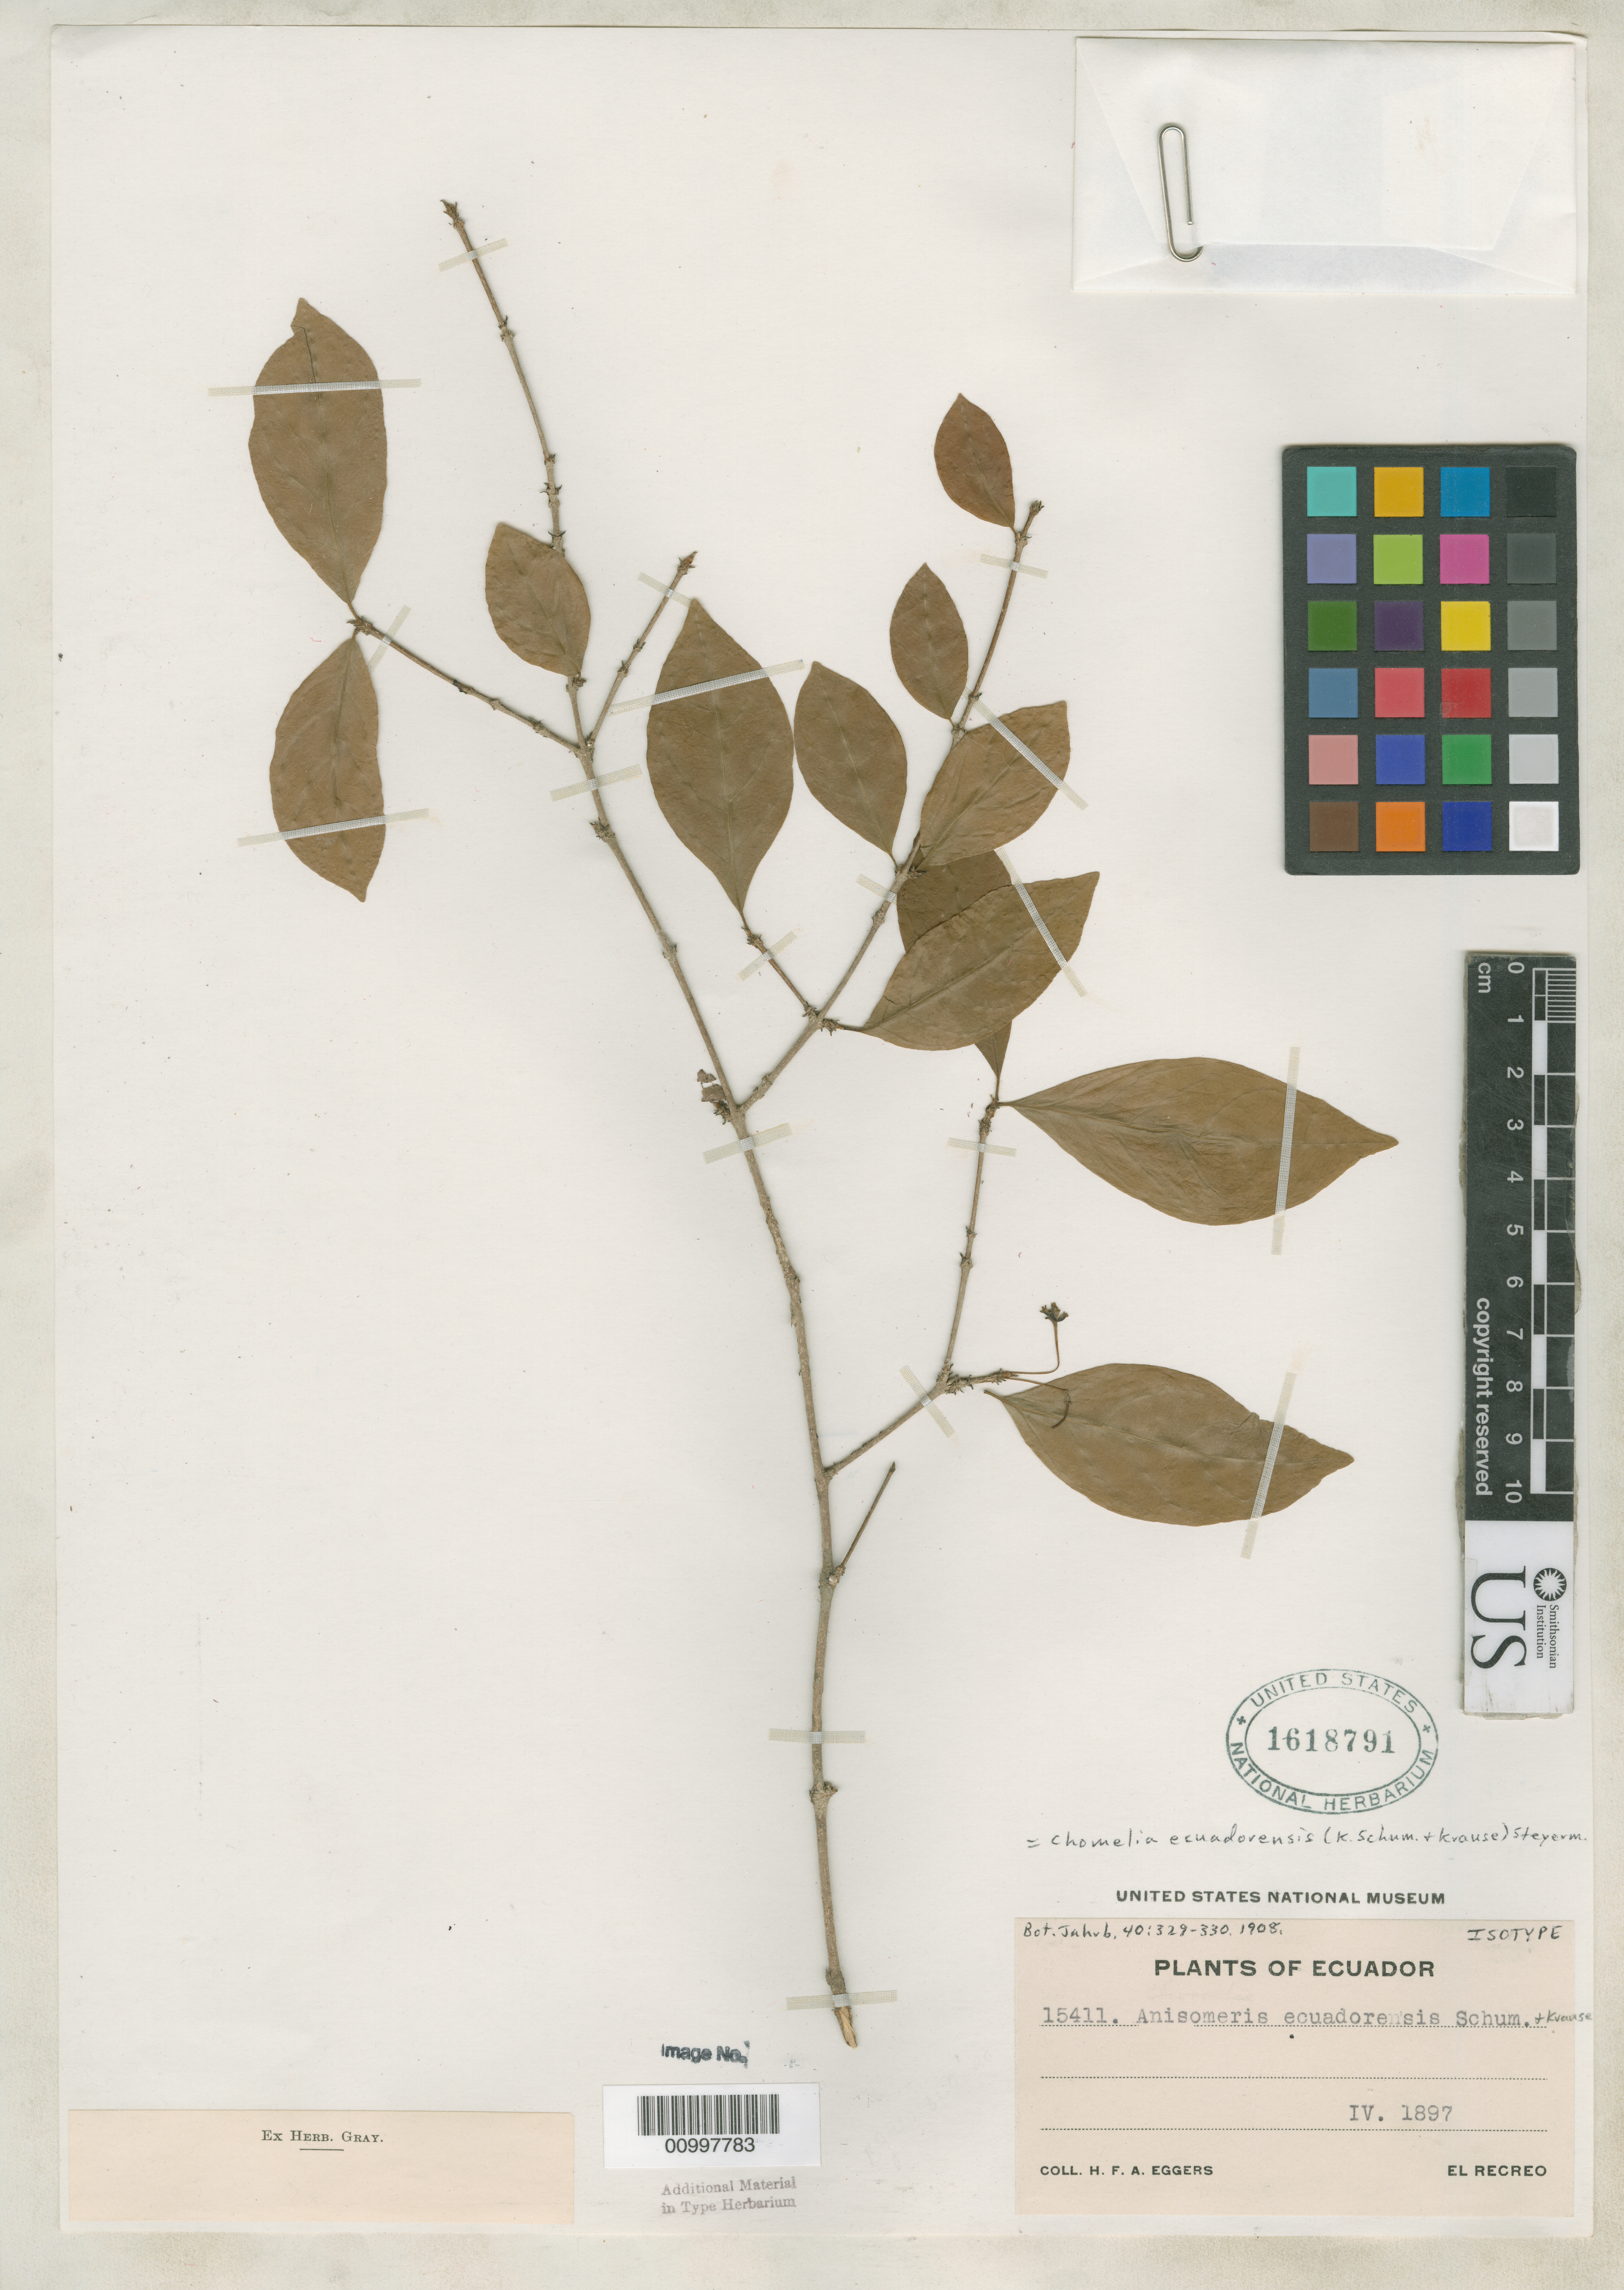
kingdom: Plantae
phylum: Tracheophyta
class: Magnoliopsida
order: Gentianales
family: Rubiaceae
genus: Anisomeris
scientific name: Anisomeris ecuadorensis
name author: K. Schum. & K. Krause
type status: Isotype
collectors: H. F. A. von Eggers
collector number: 15411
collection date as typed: Apr 1897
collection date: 1897-04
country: Ecuador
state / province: Manabí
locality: El Recreo.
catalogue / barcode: US 1618791